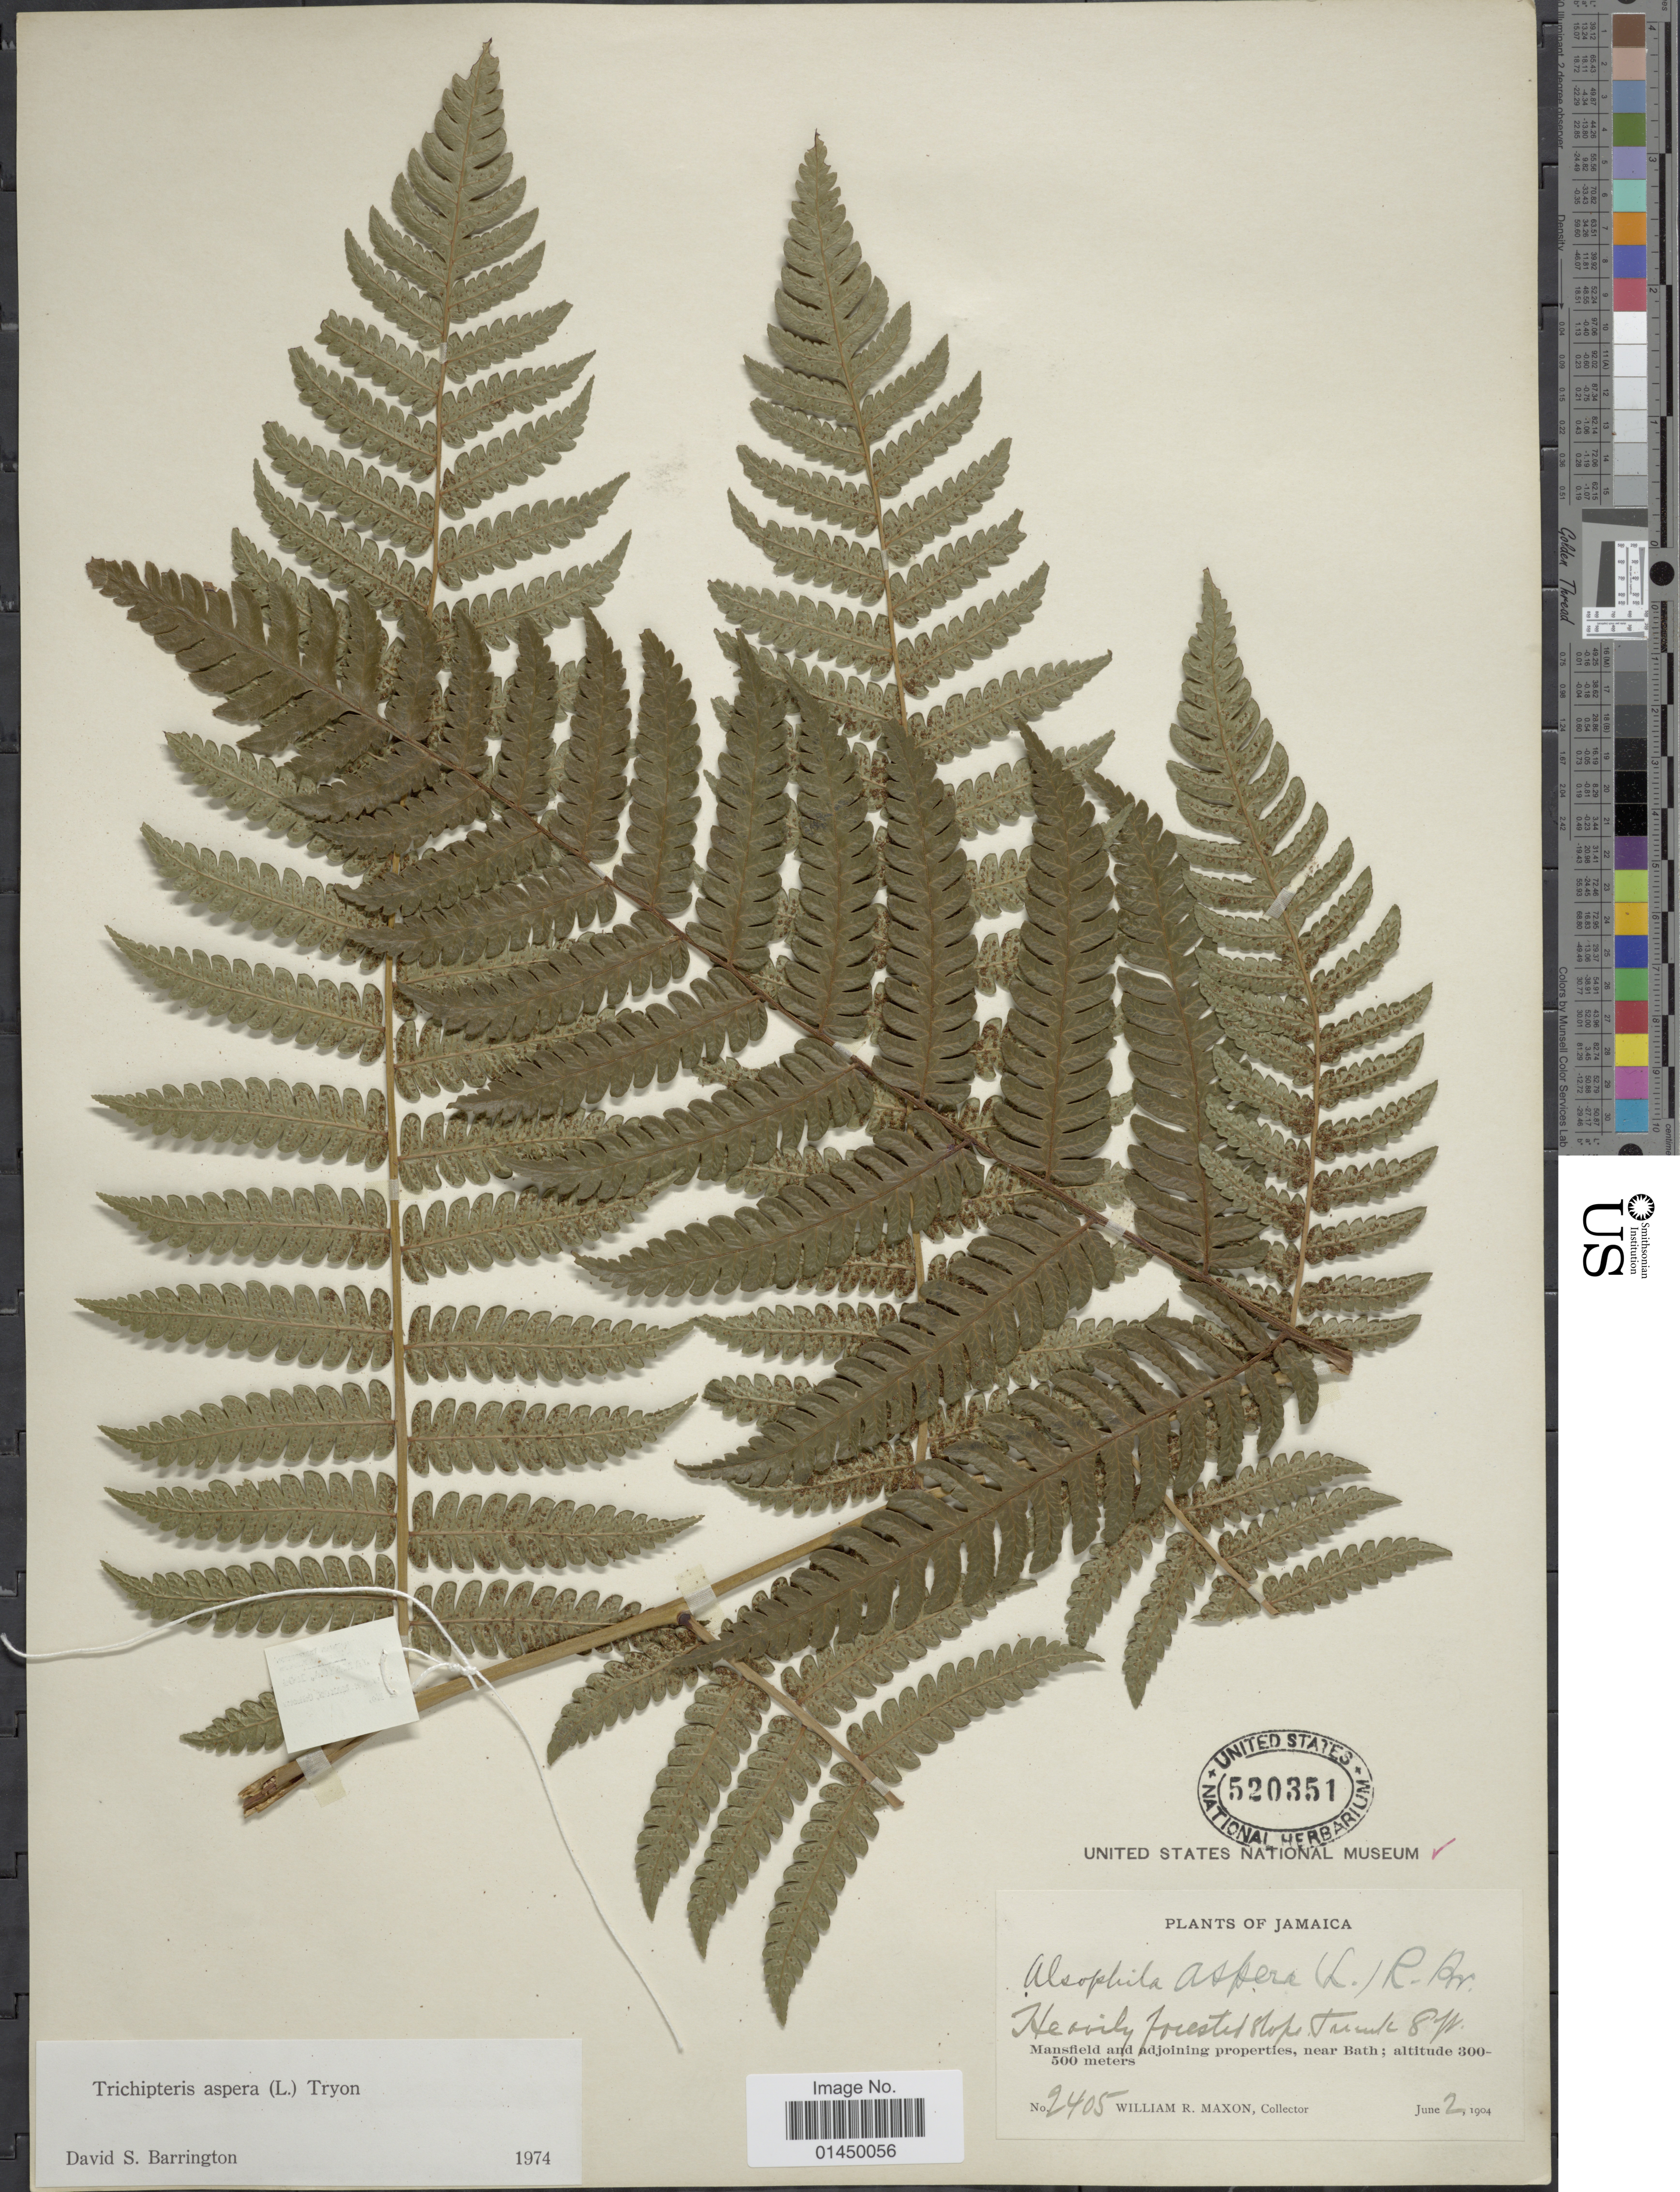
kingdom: Plantae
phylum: Tracheophyta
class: Polypodiopsida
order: Cyatheales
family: Cyatheaceae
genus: Cyathea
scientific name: Cyathea aspera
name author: (L.) Sw.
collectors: W. R. Maxon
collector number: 2405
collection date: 1904-06-02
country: Jamaica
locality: Mansfield and adjoining properties, near Bath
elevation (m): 300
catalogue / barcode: US 520351